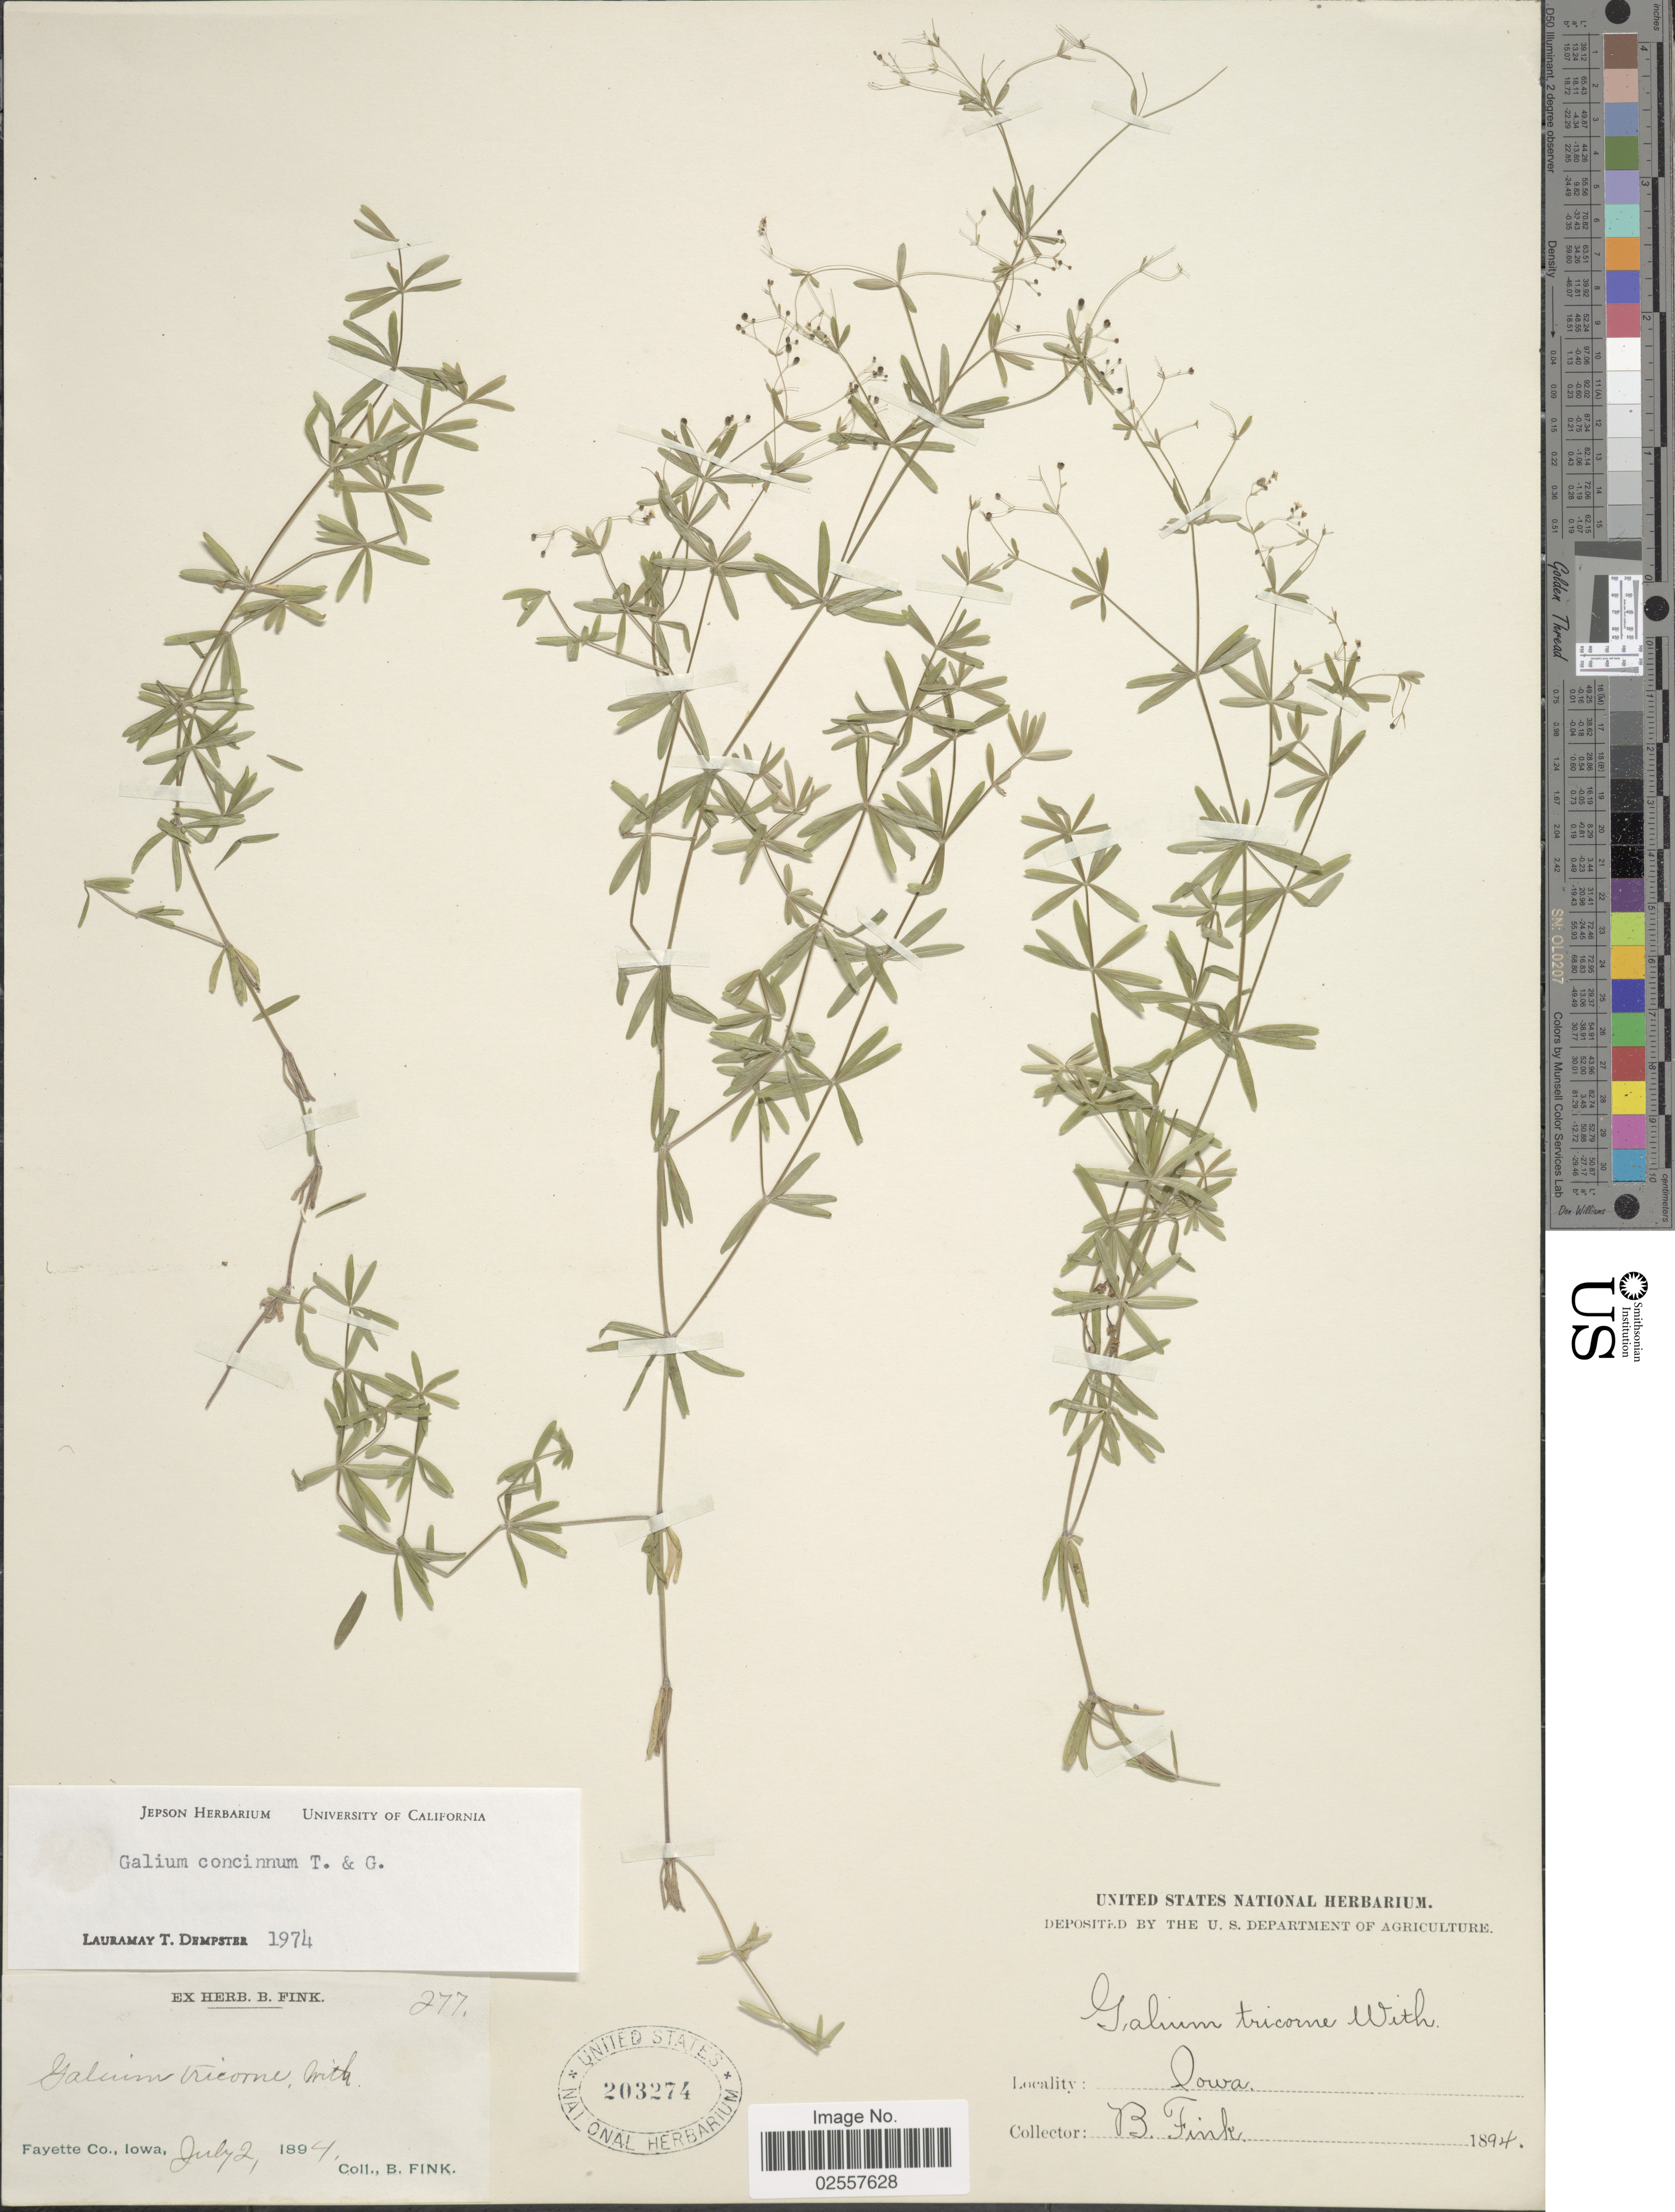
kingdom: Plantae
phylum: Tracheophyta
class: Magnoliopsida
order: Gentianales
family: Rubiaceae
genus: Galium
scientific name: Galium concinnum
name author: Torr. & A. Gray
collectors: B. Fink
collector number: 277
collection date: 1894-07-02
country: United States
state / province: Iowa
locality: Fayette Co.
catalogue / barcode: US 203274